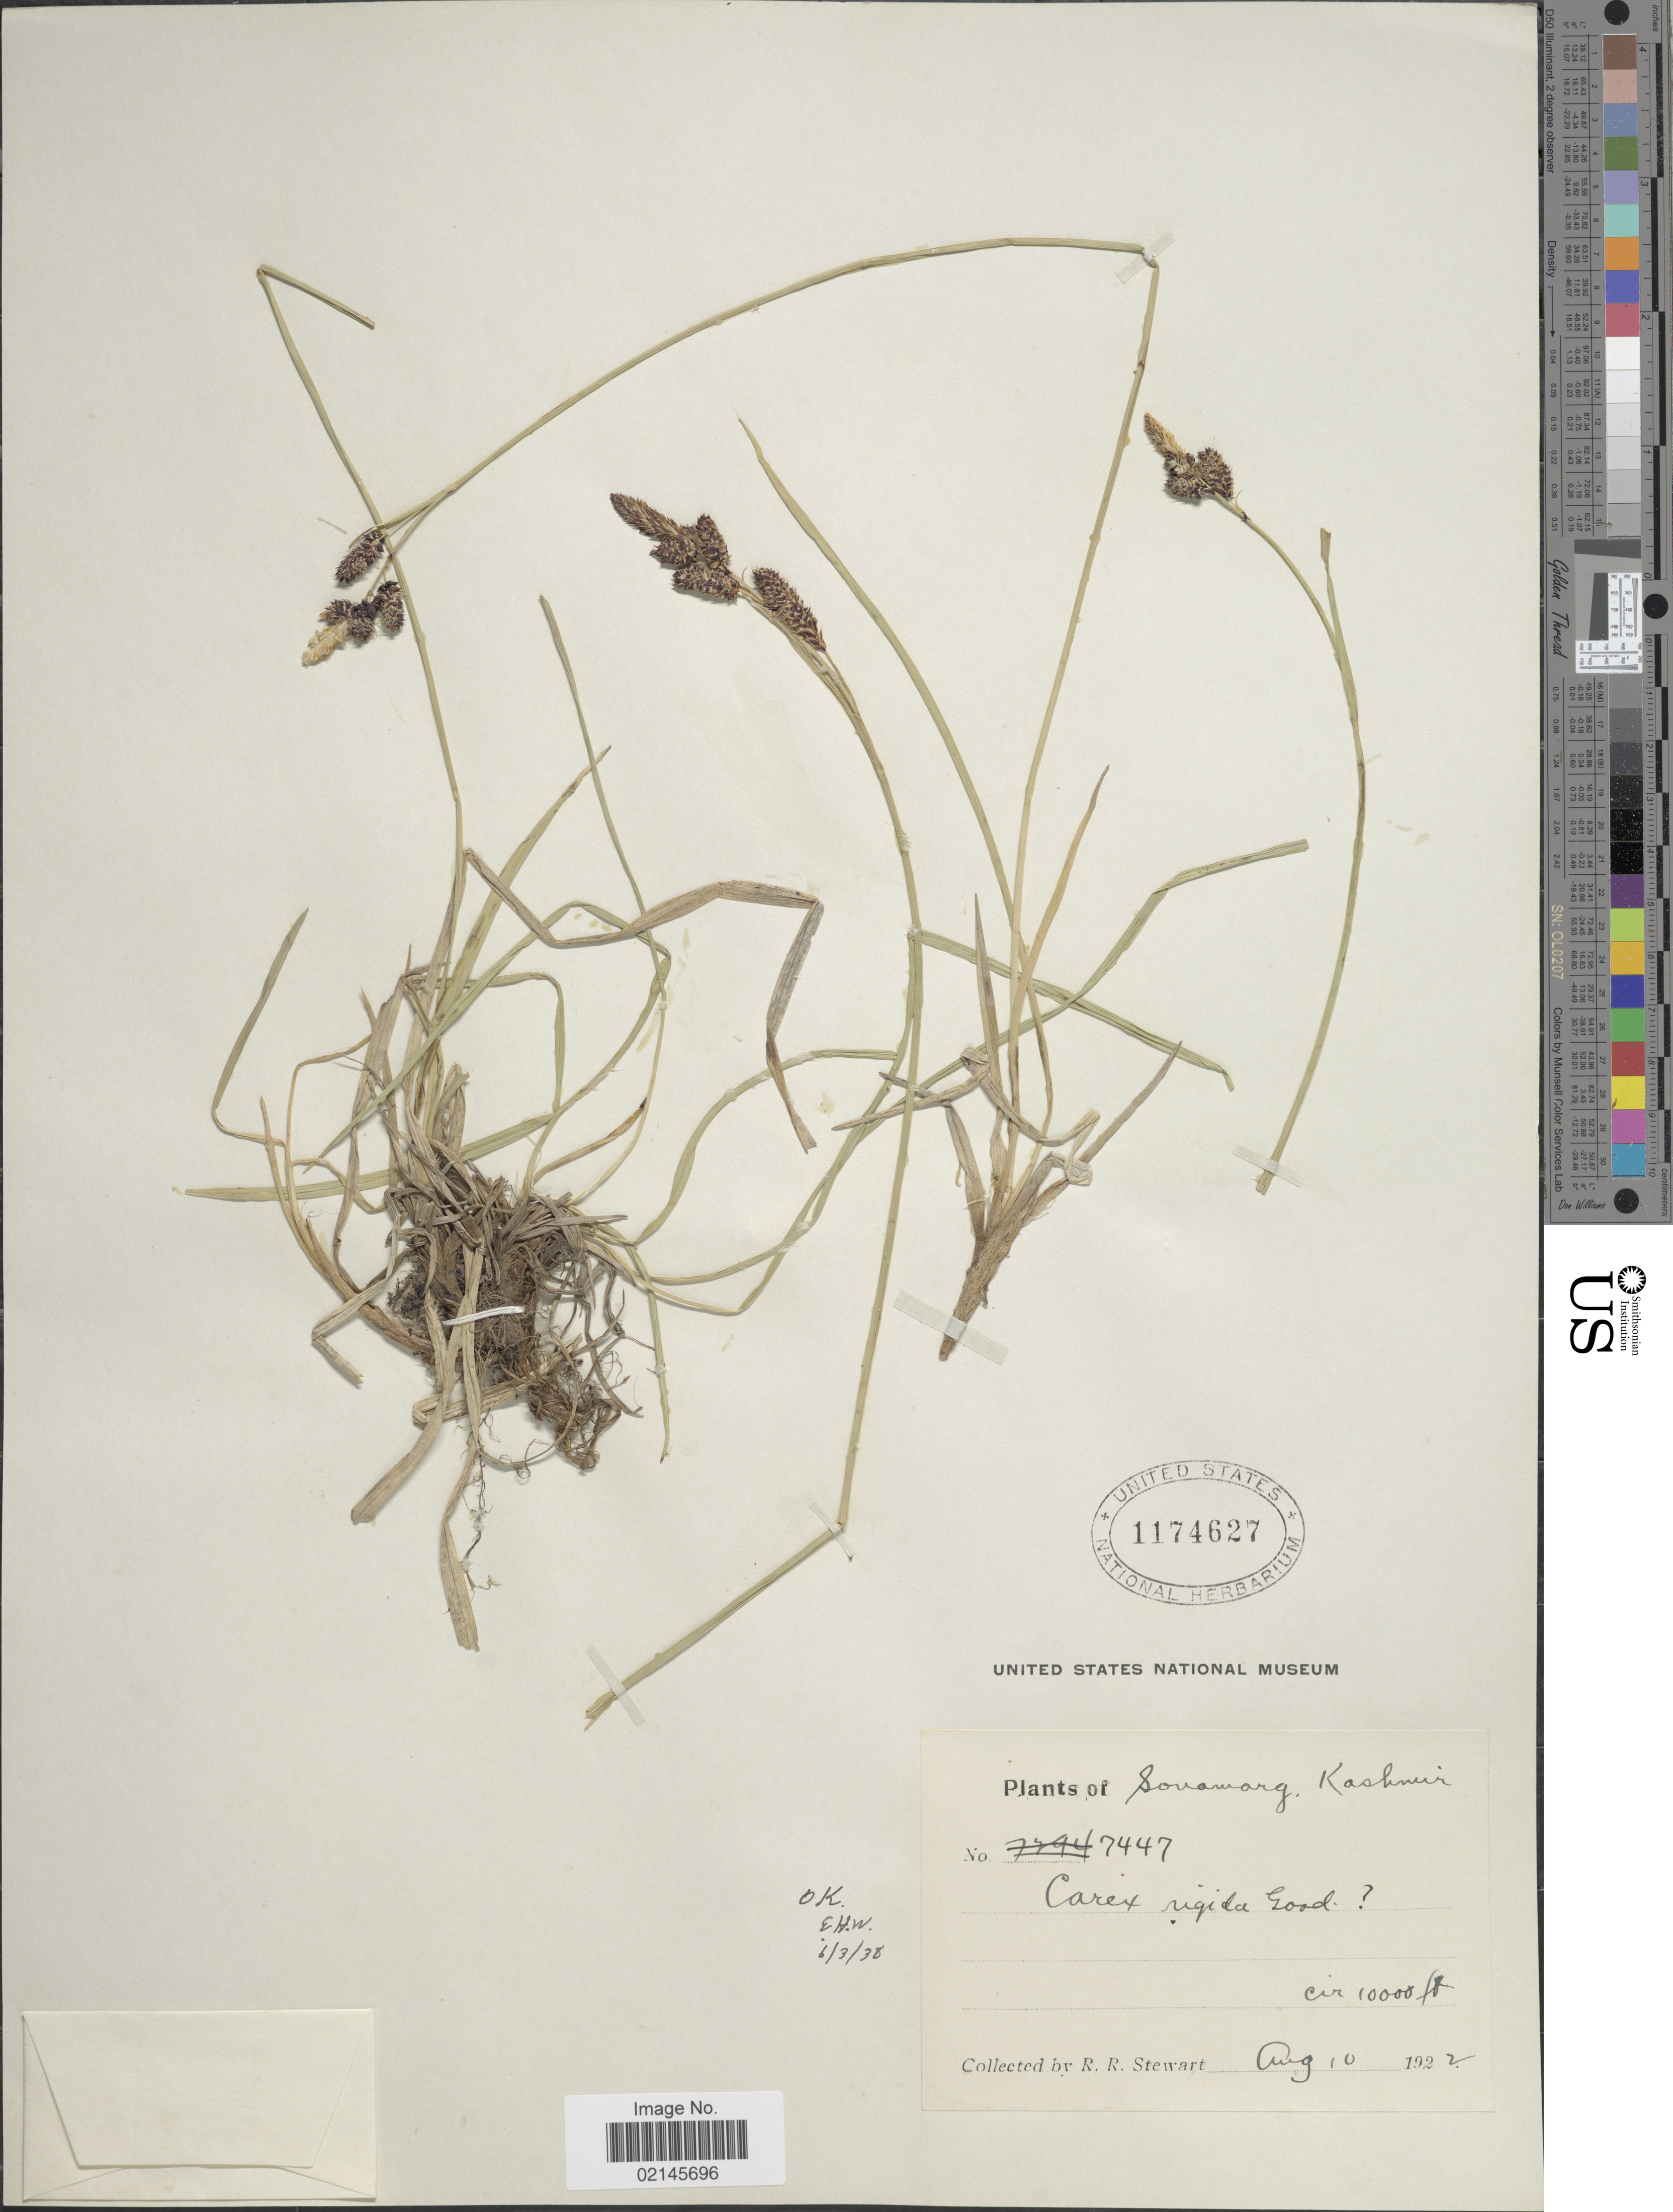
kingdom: Plantae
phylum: Tracheophyta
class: Liliopsida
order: Poales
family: Cyperaceae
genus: Carex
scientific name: Carex sp.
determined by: Strong, Mark T., (BOT), Smithsonian Institution - National Museum of Natural History (UNITED STATES)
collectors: R. R. Stewart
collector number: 7447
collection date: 1922-08-10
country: India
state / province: Jammu and Kashmir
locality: Sonamarg, Kashmir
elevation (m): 3048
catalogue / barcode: US 1174627